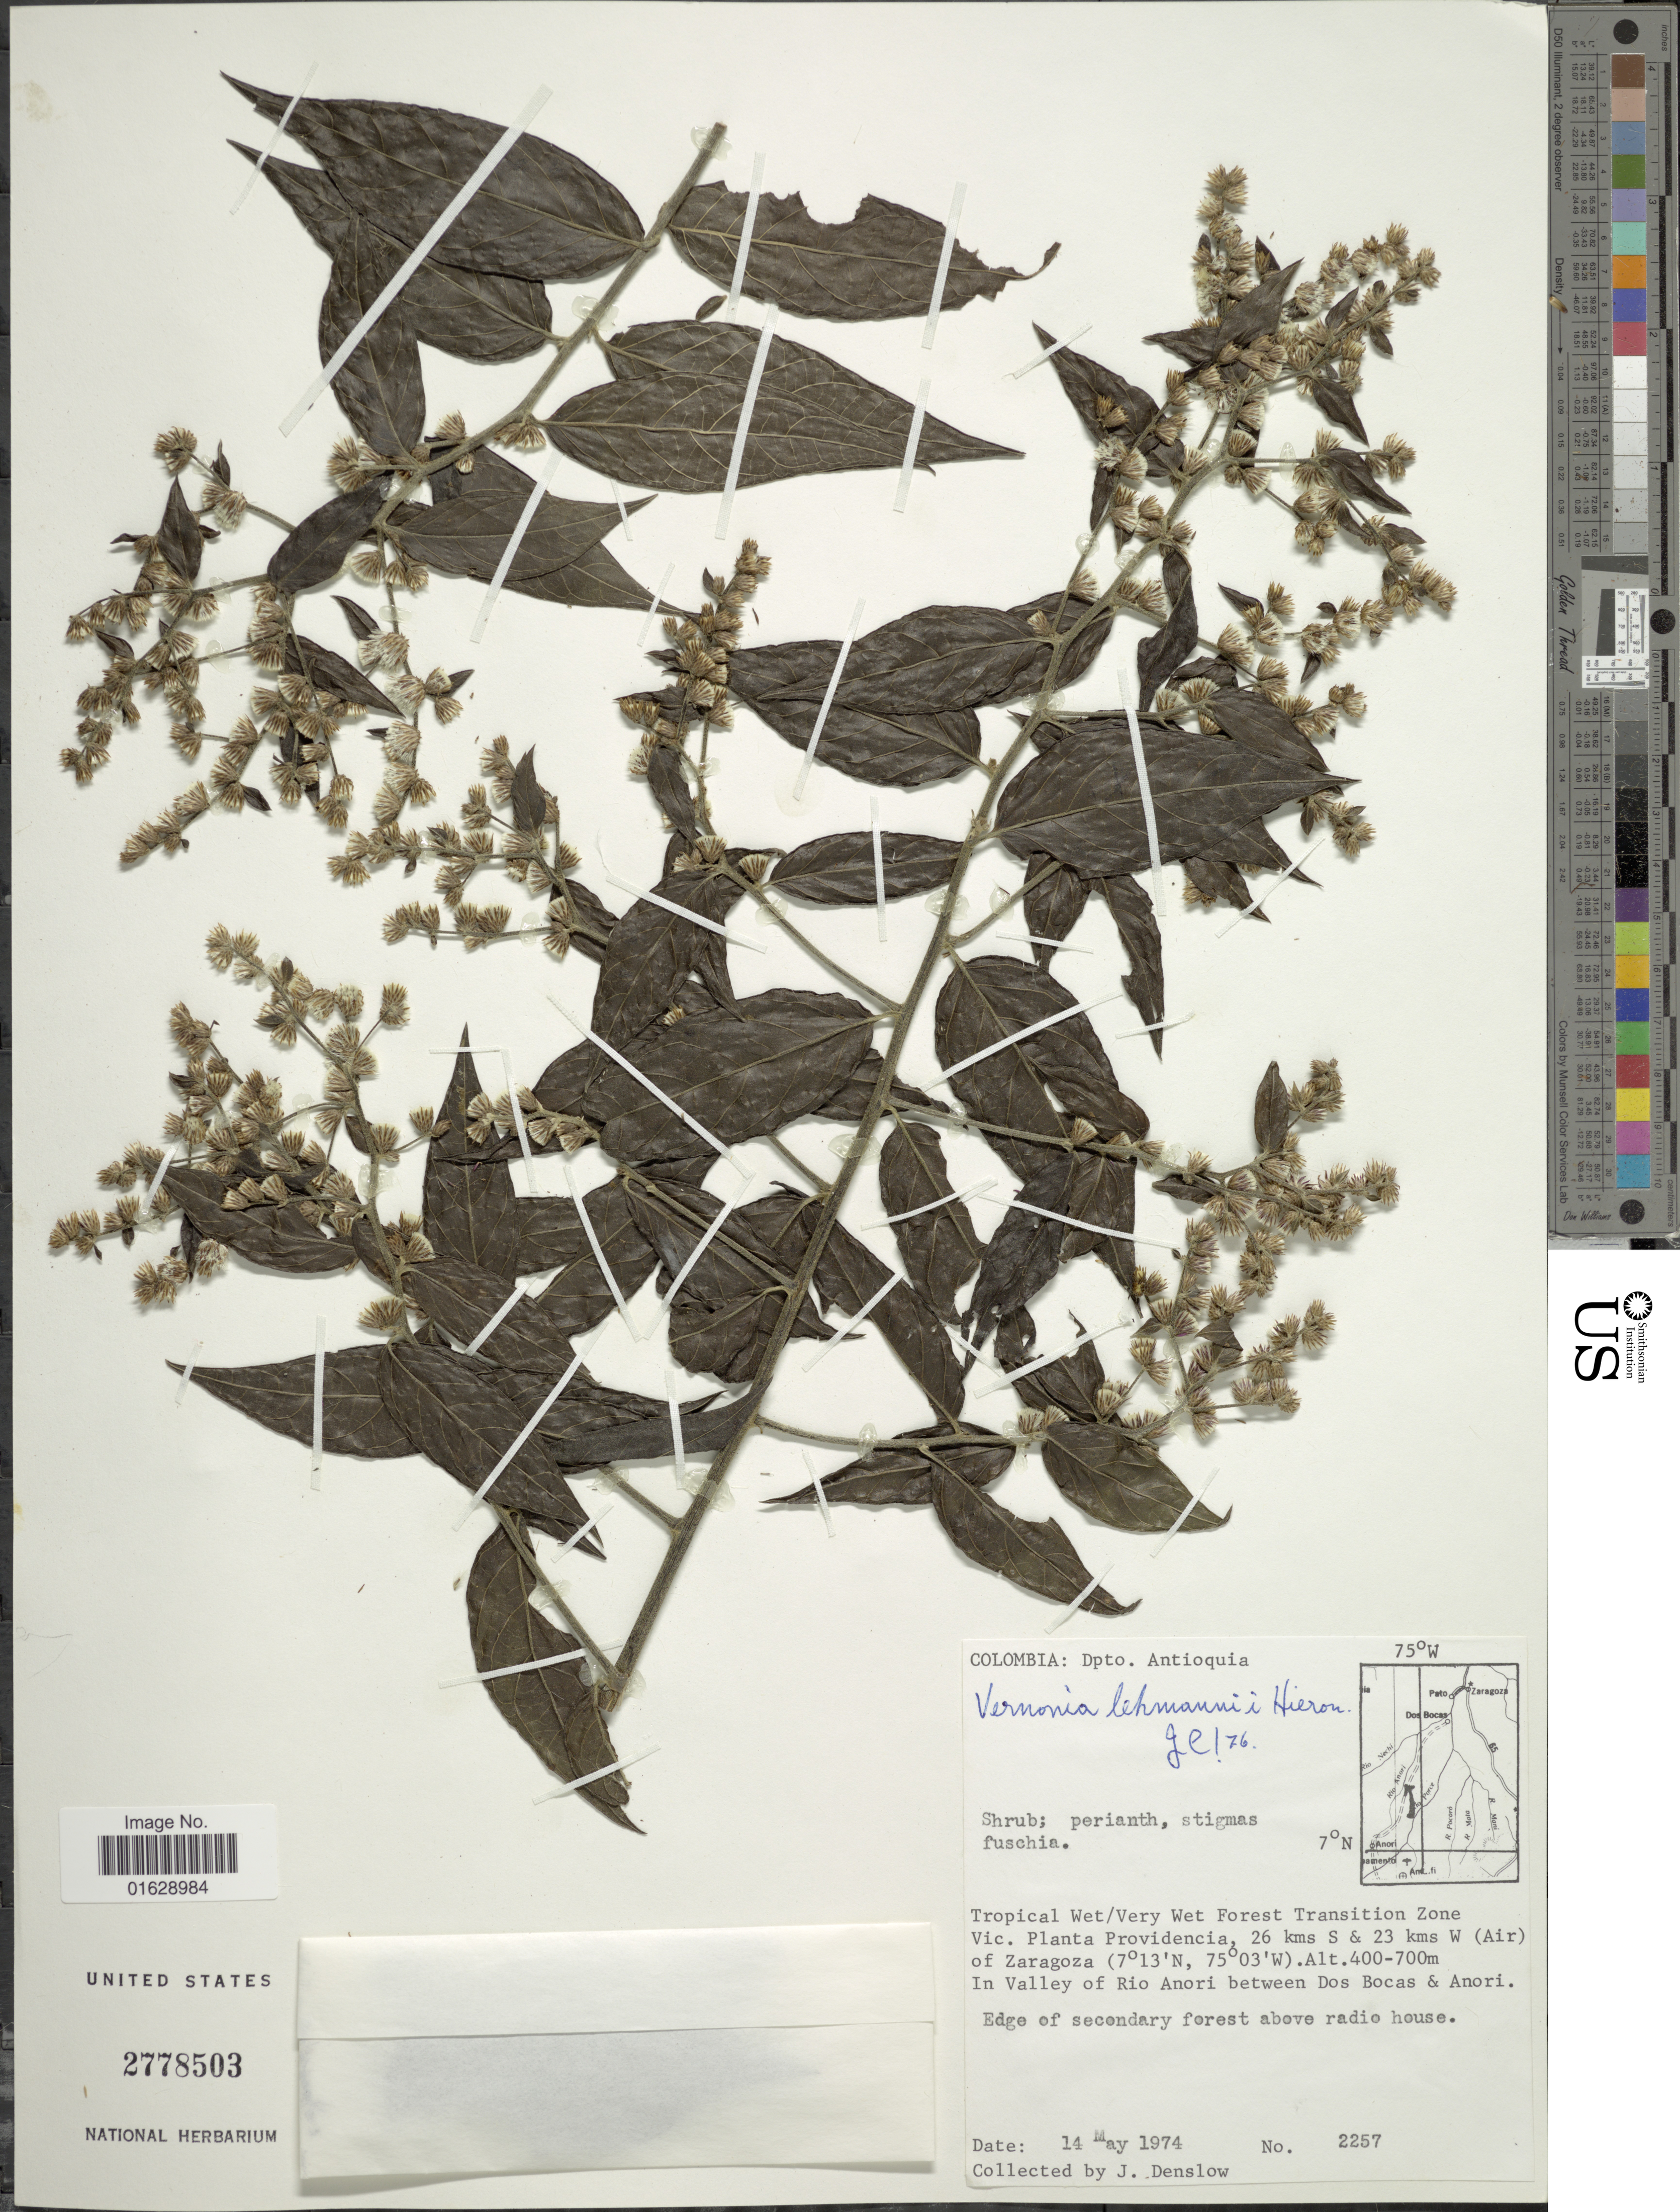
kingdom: Plantae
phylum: Tracheophyta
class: Magnoliopsida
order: Asterales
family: Asteraceae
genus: Lepidaploa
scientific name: Lepidaploa lehmannii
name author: (Hieron.) H. Rob.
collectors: J. Denslow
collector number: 2257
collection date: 1974-05-14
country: Colombia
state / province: Antioquia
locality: Tropical Wet/ Very Wet Forest Transition Zone Vic. Planta Providencia, 26 kms S & 23 kms W (Air) of Zaragoza. In Valley of Rio Anori between Dos Bocas & Anori.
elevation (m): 400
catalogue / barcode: US 2778503